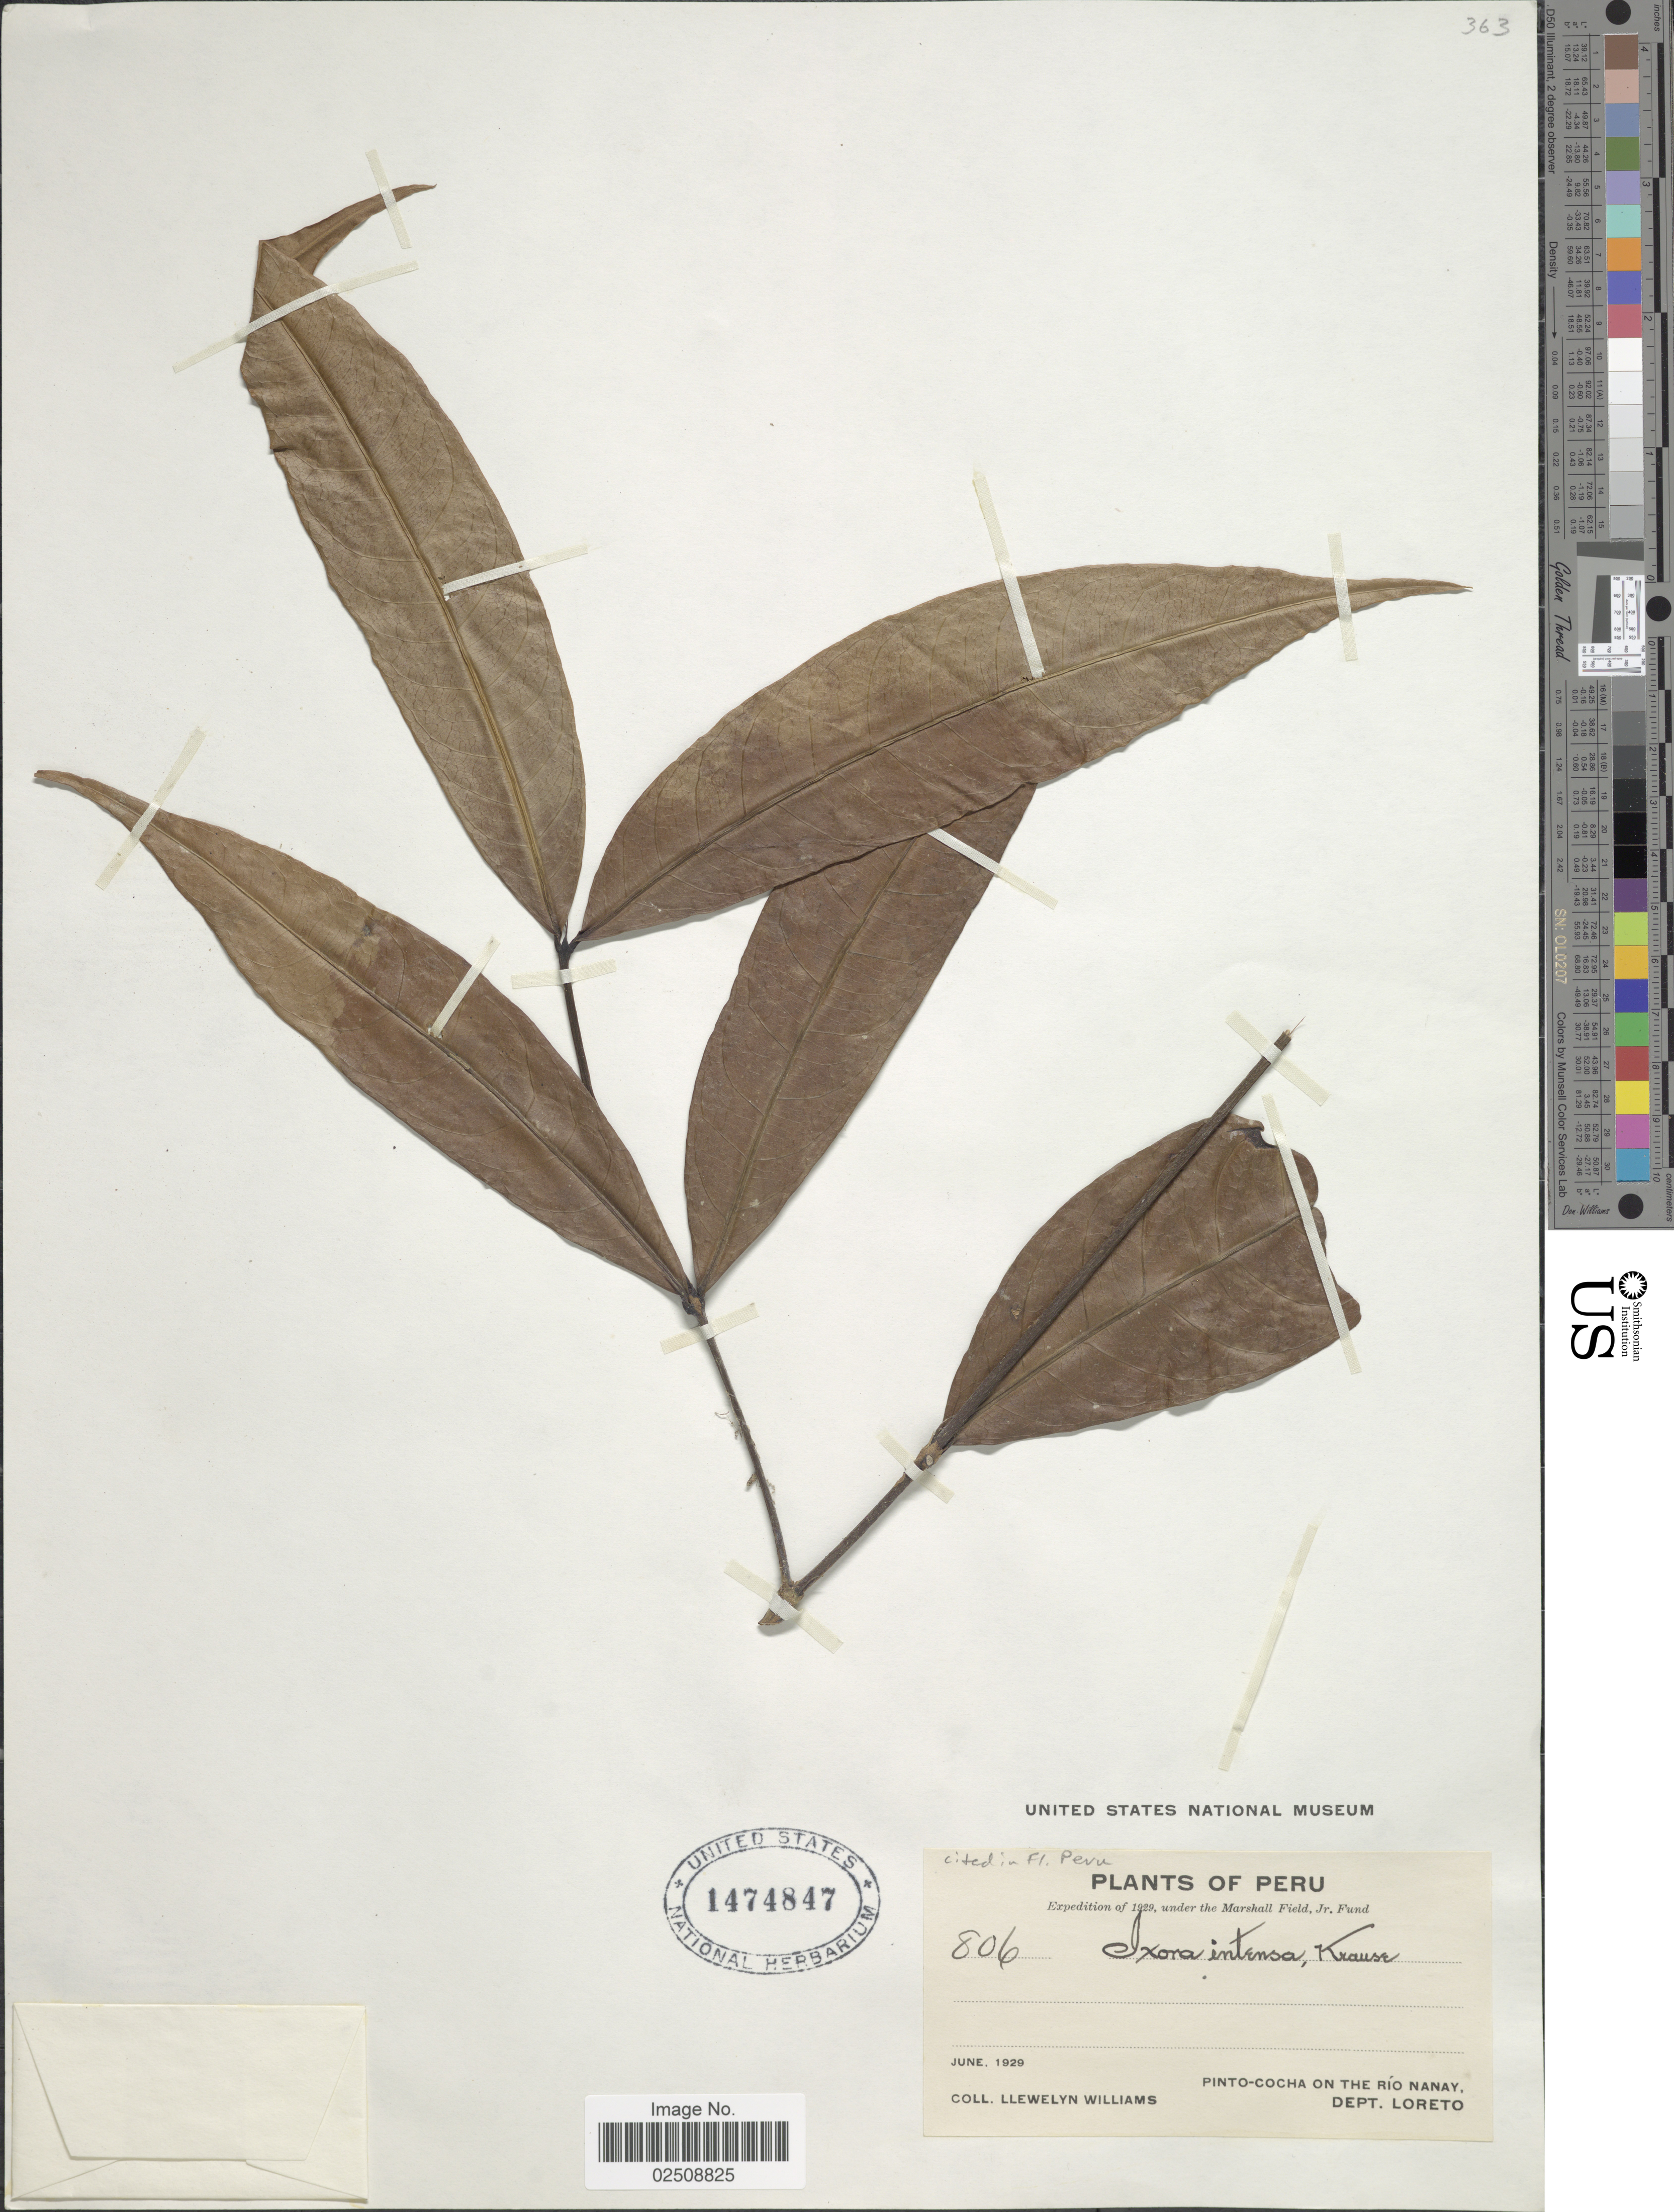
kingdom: Plantae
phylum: Tracheophyta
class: Magnoliopsida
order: Gentianales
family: Rubiaceae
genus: Ixora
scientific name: Ixora intensa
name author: K. Krause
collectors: Ll. Williams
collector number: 806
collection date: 1929-06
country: Peru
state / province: Loreto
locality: Pinto-Cocha on the Rio Nanay, Dept. Loreto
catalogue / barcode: US 1474847